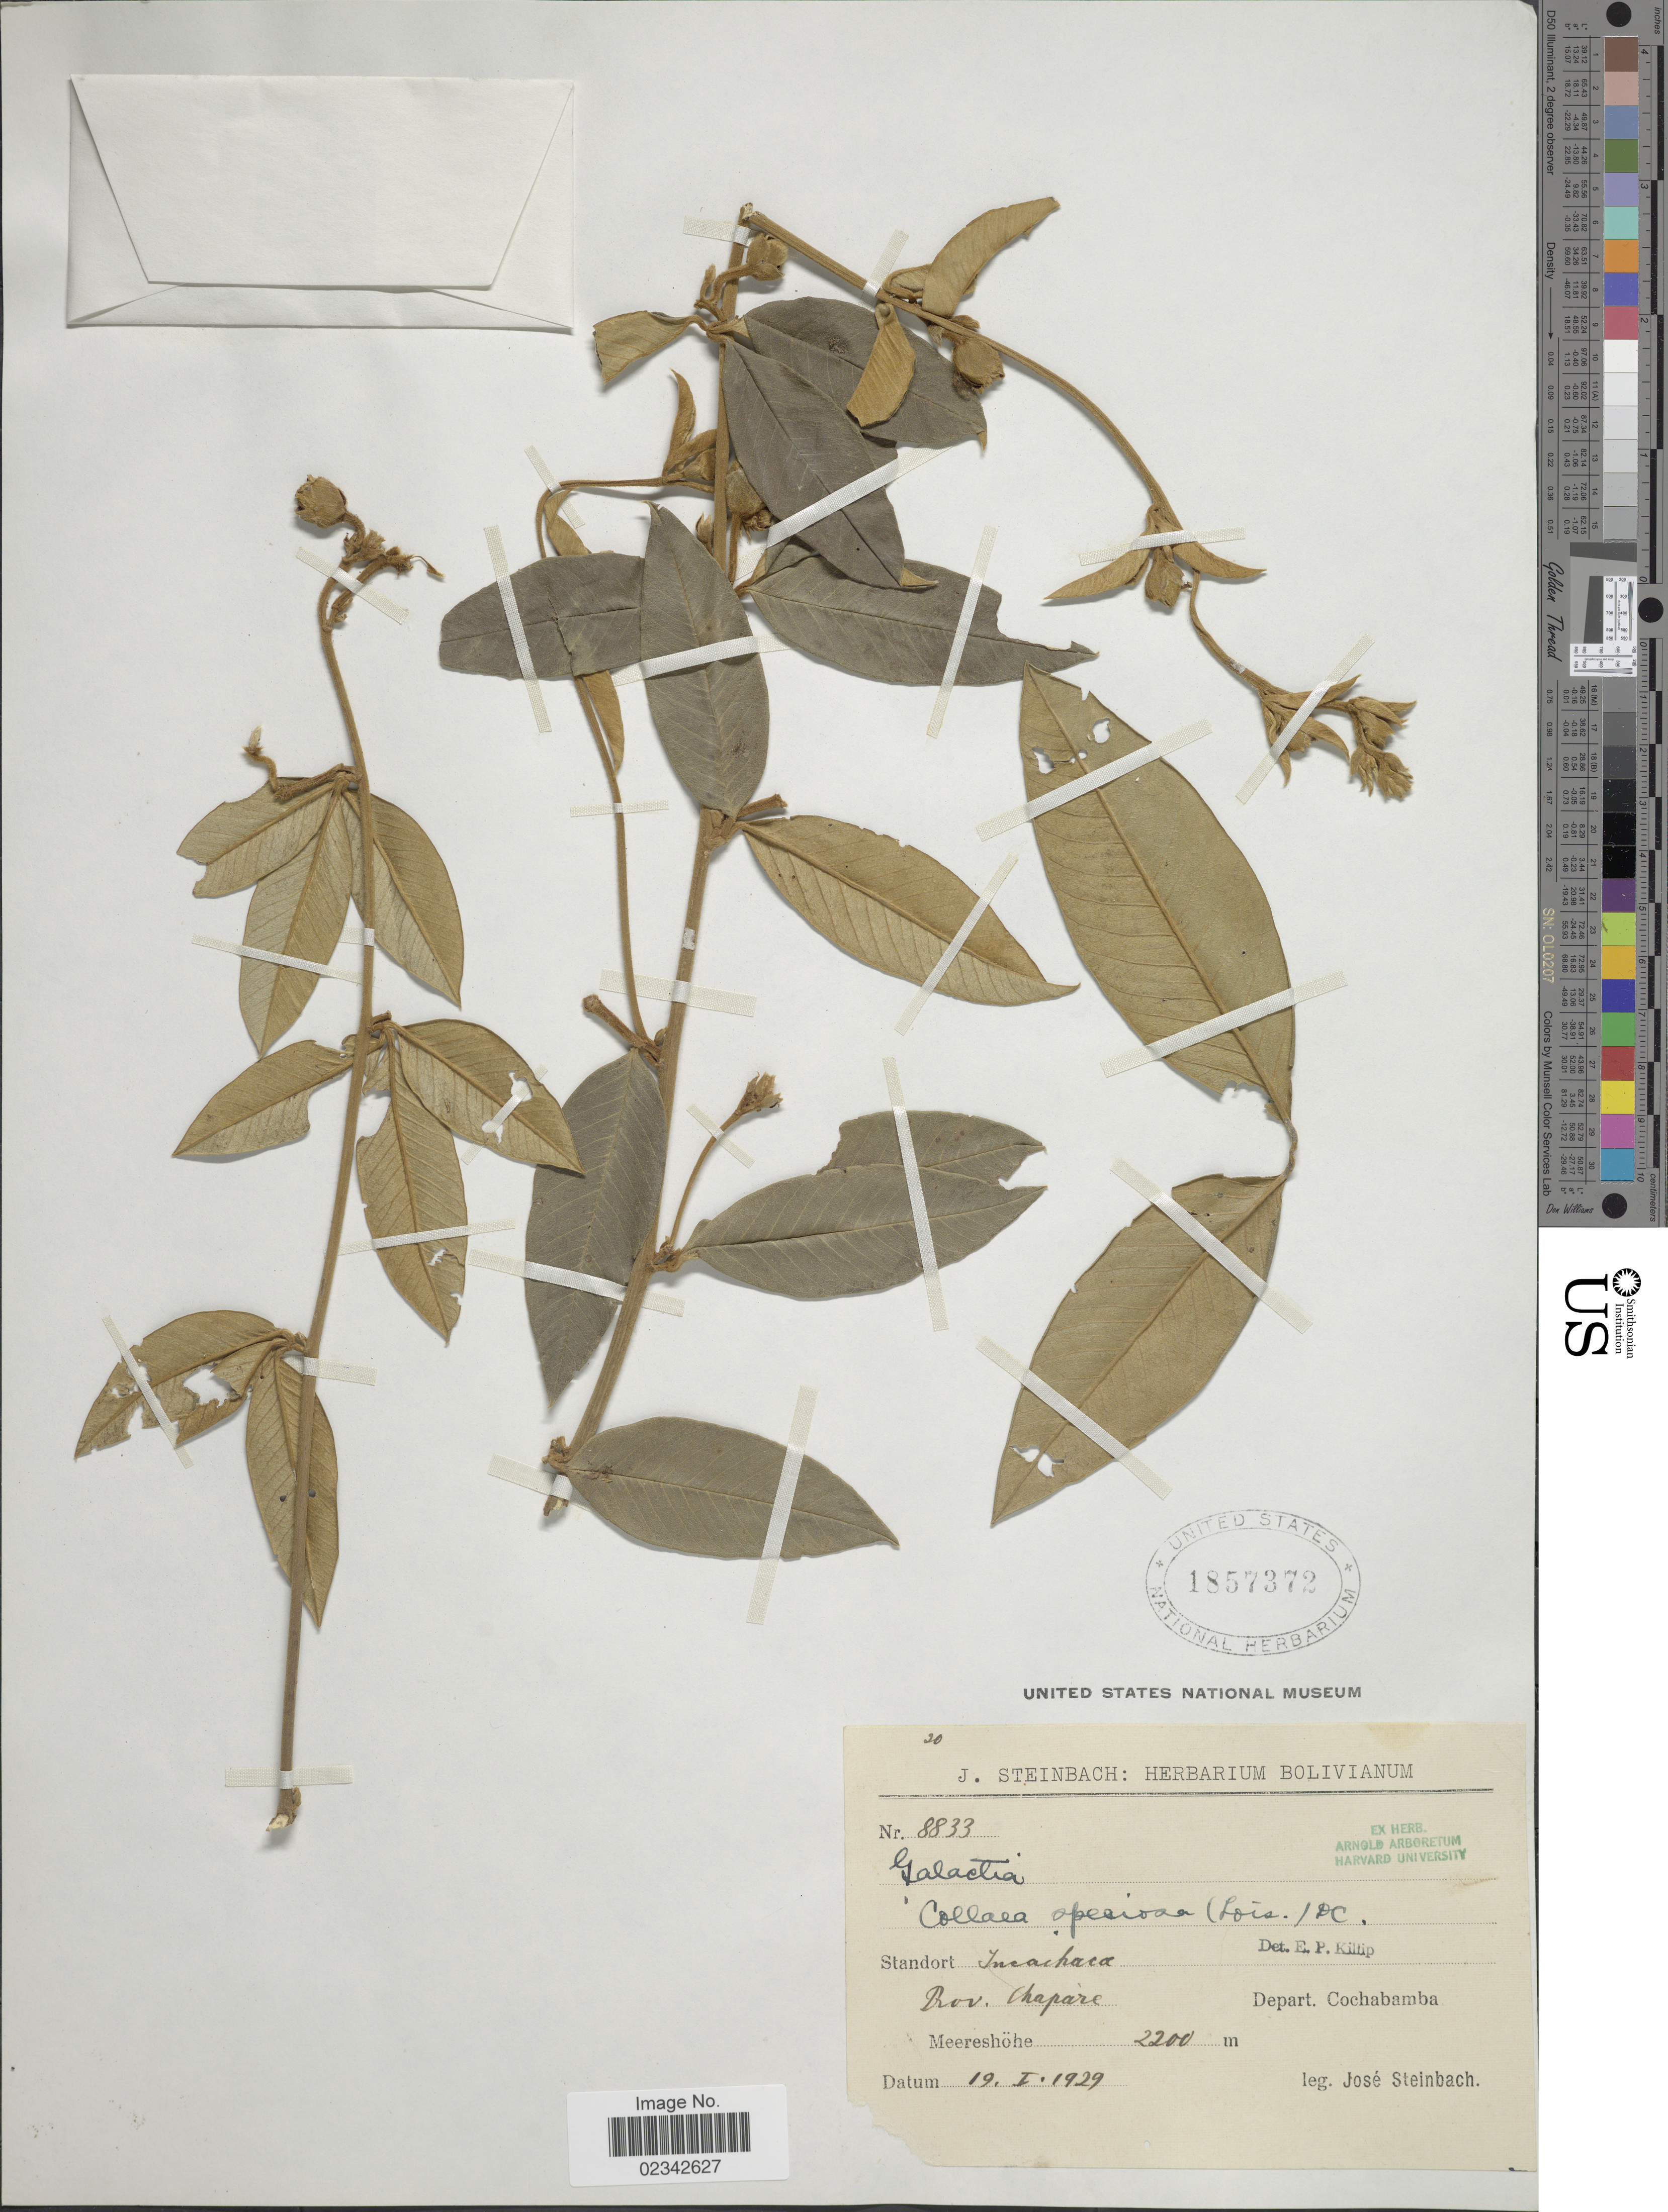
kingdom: Plantae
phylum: Tracheophyta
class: Magnoliopsida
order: Fabales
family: Fabaceae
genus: Collaea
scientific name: Collaea speciosa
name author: (Loisel.) DC.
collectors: J. Steinbach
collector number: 8833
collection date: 1929-01-19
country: Bolivia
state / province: Cochabamba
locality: Standort Incaihca, Prov. Chapare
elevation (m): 2200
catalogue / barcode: US 1857372